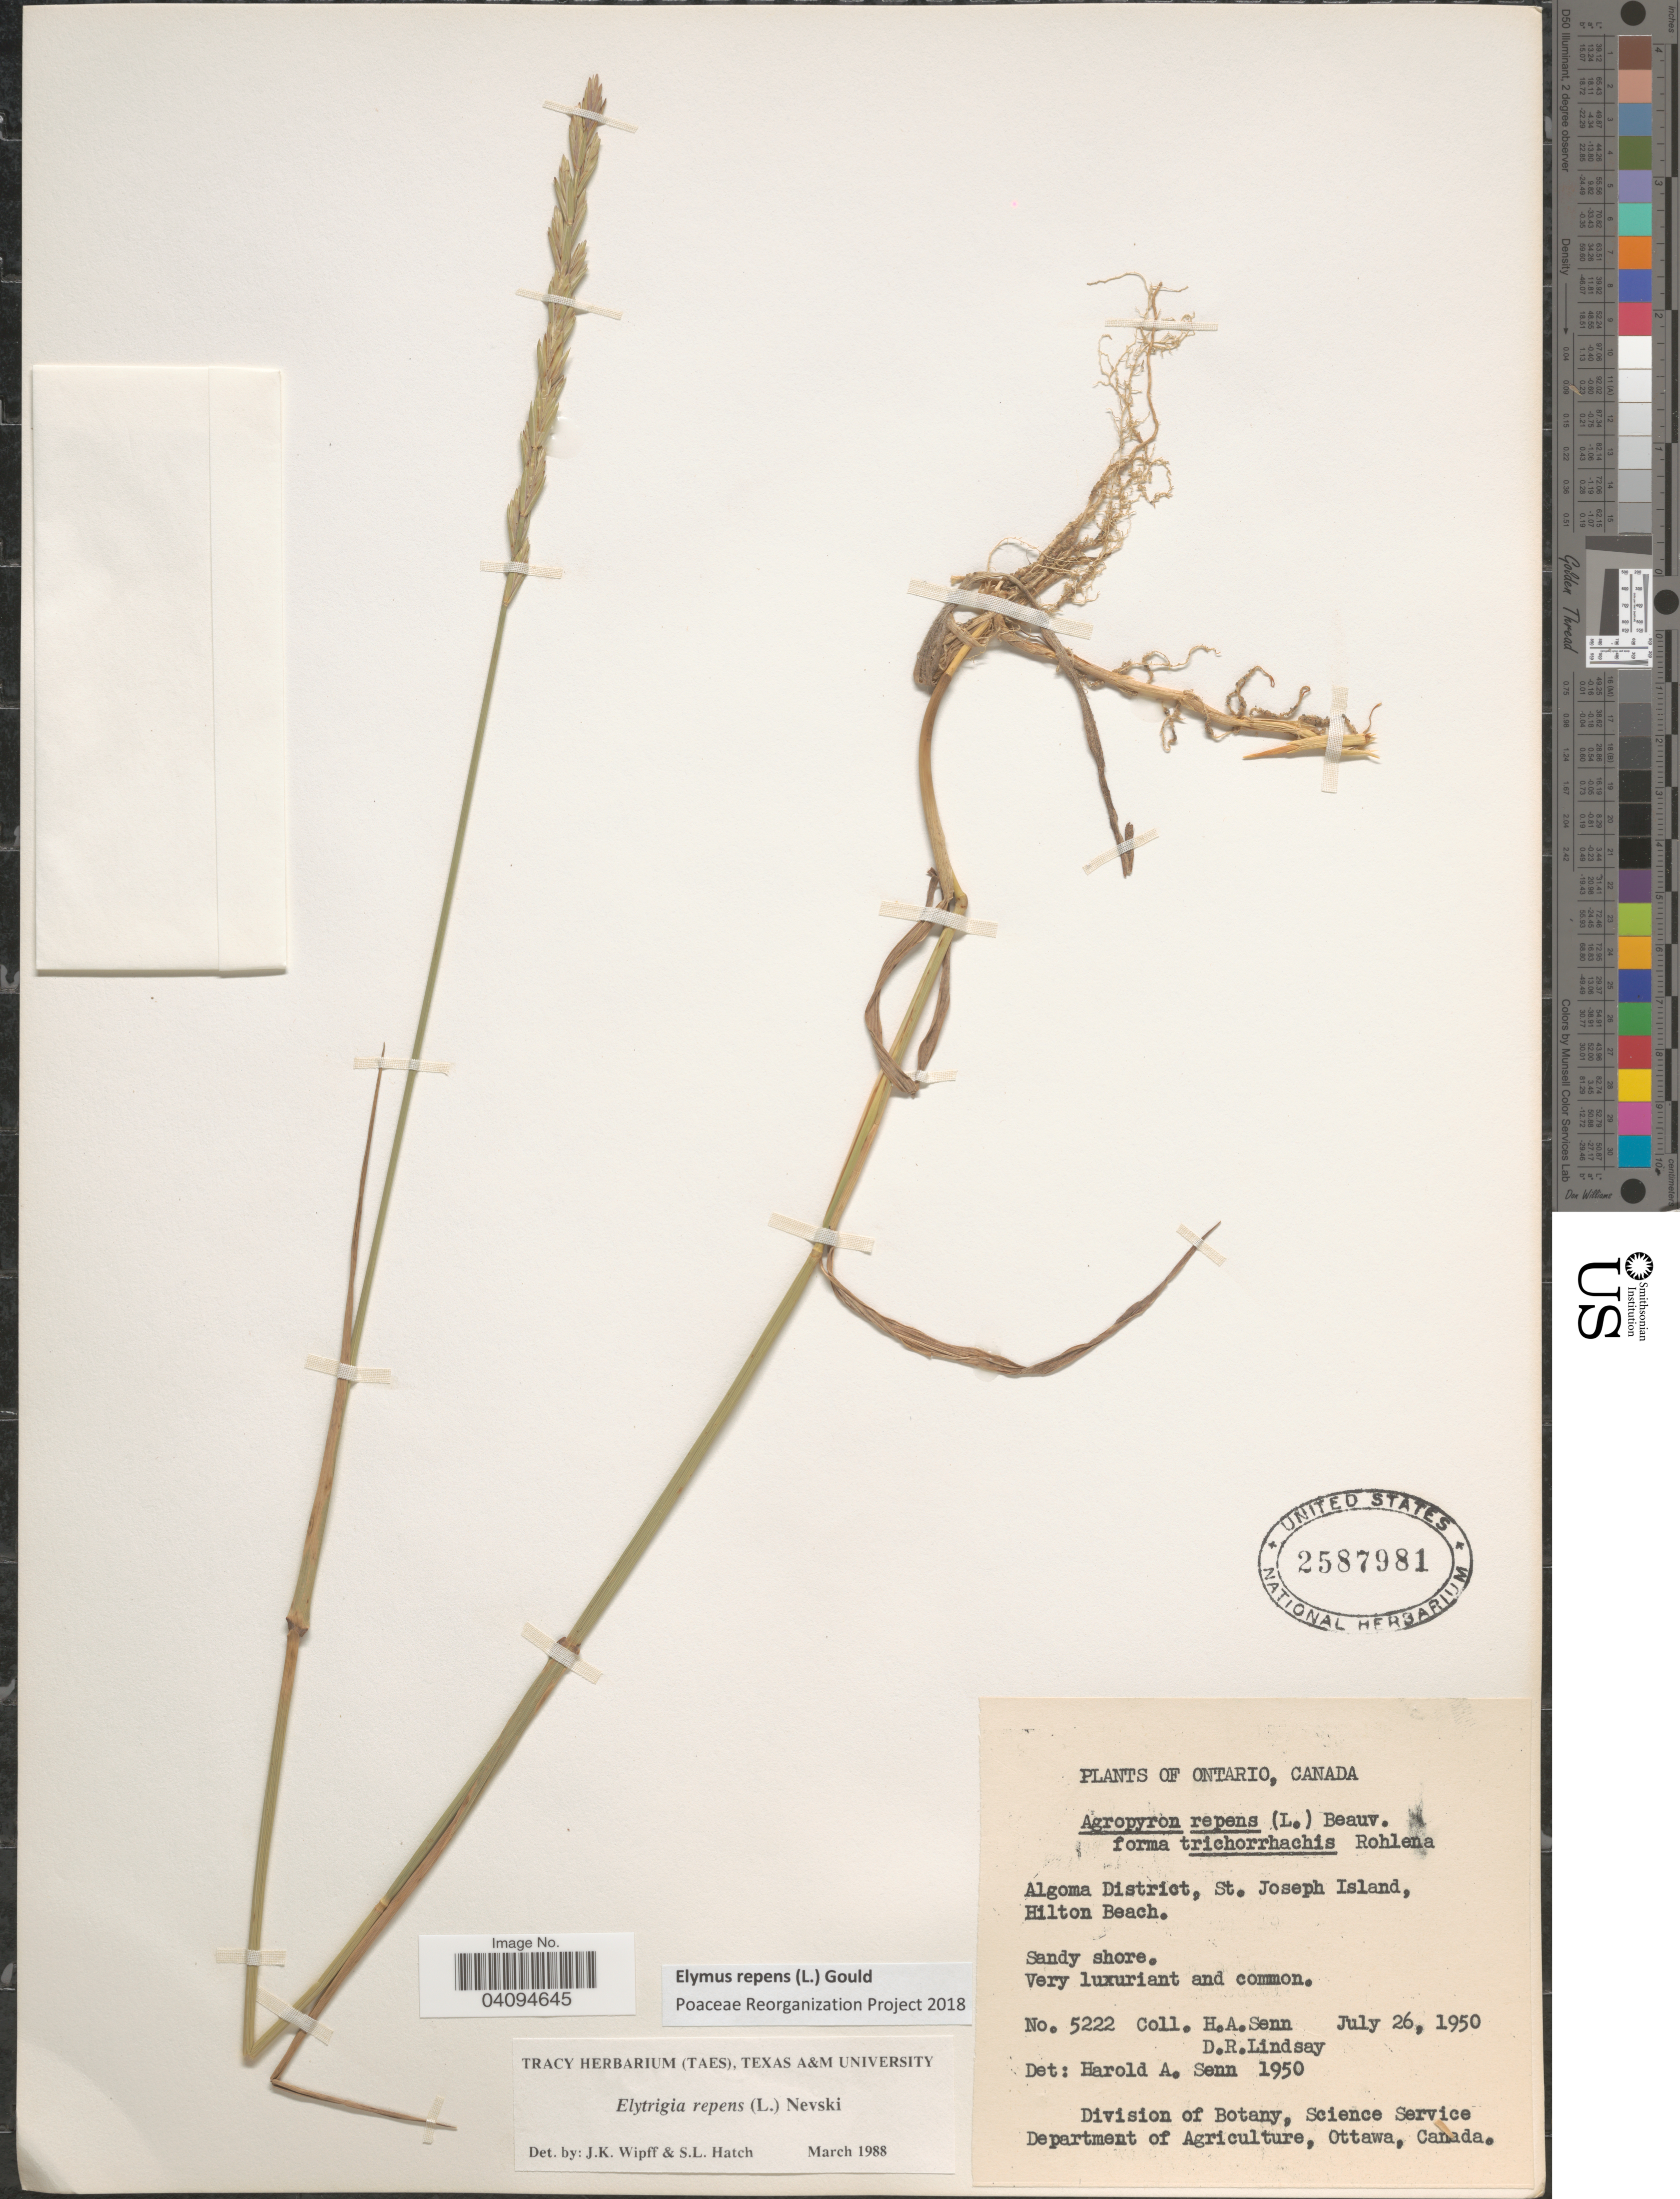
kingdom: Plantae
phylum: Tracheophyta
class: Liliopsida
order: Poales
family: Poaceae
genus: Elymus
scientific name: Elymus repens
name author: (L.) Gould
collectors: H. Senn & D. Lindsay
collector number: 5222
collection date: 1950-07-26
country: Canada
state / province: Ontario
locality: Algoma District, St. Joseph Island, Hilton Beach.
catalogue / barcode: US 2587981